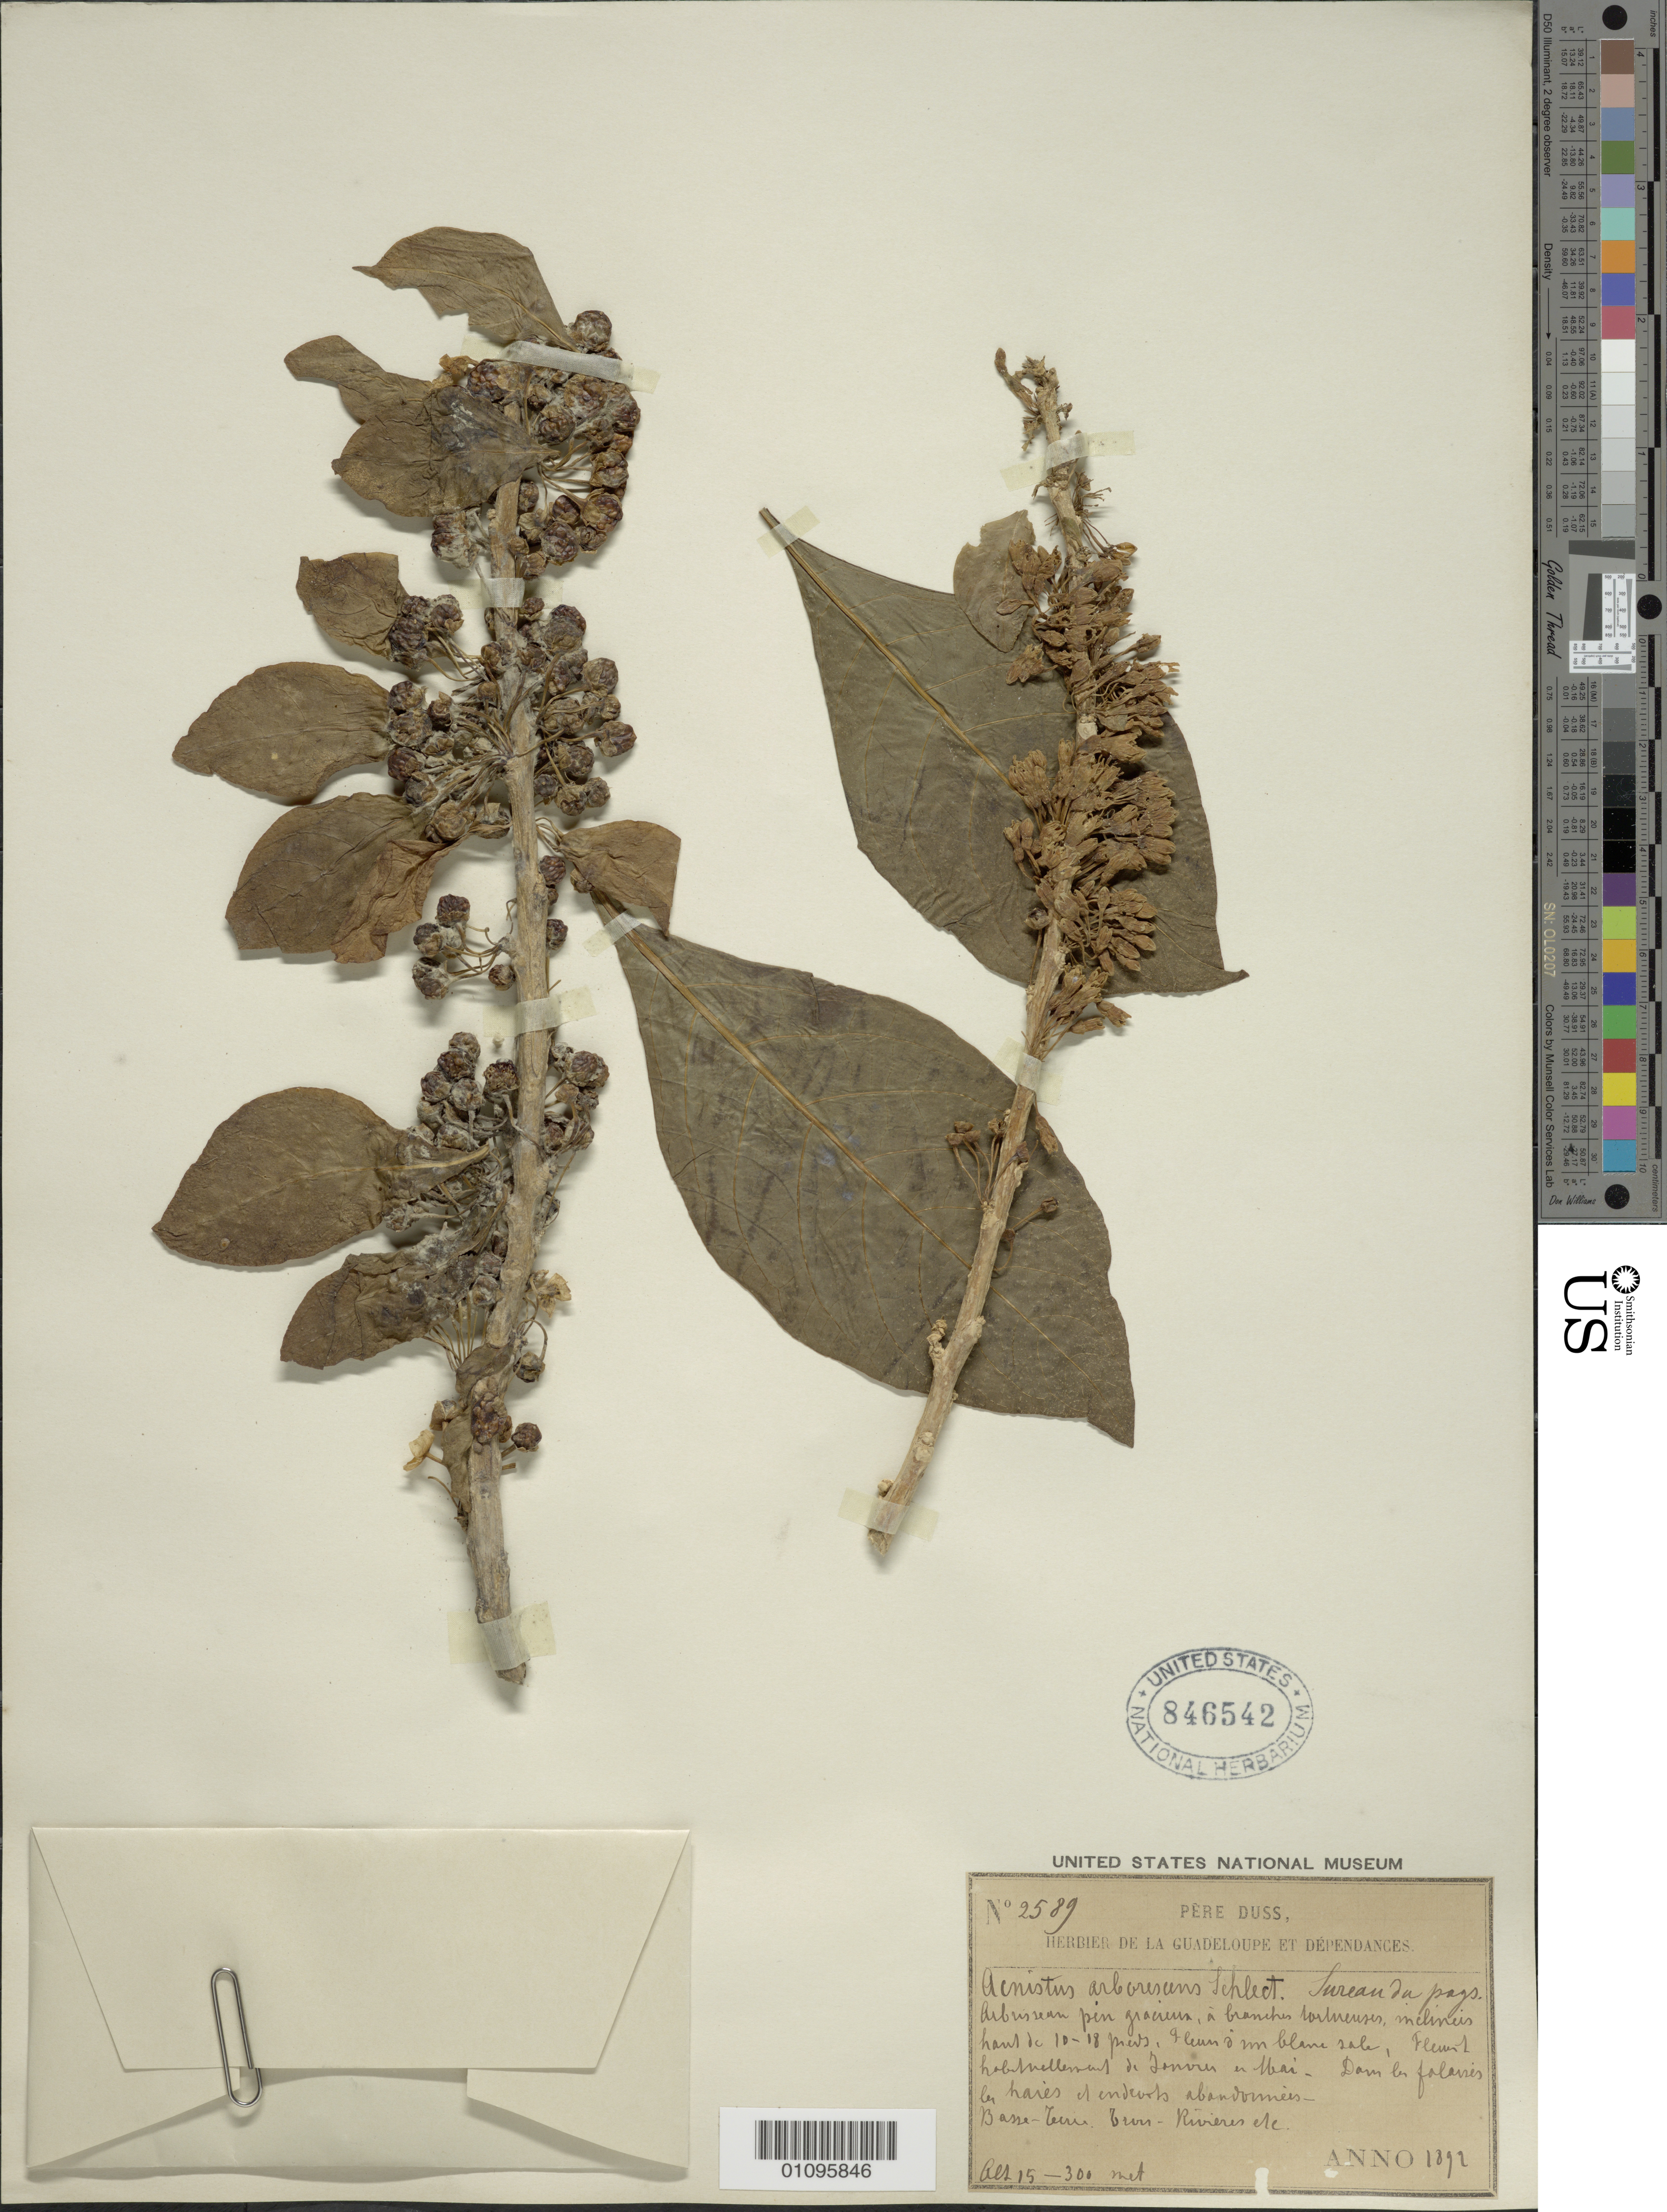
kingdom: Plantae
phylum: Tracheophyta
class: Magnoliopsida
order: Solanales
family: Solanaceae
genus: Acnistus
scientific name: Acnistus arborescens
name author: (L.) Schltdl.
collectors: Père Duss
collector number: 2589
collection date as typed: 1892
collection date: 1892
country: Guadeloupe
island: Basse Terre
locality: Tron Rivieres etc.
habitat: Dans le foloires le harés et endroits abondonées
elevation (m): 15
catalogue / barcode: US 846542